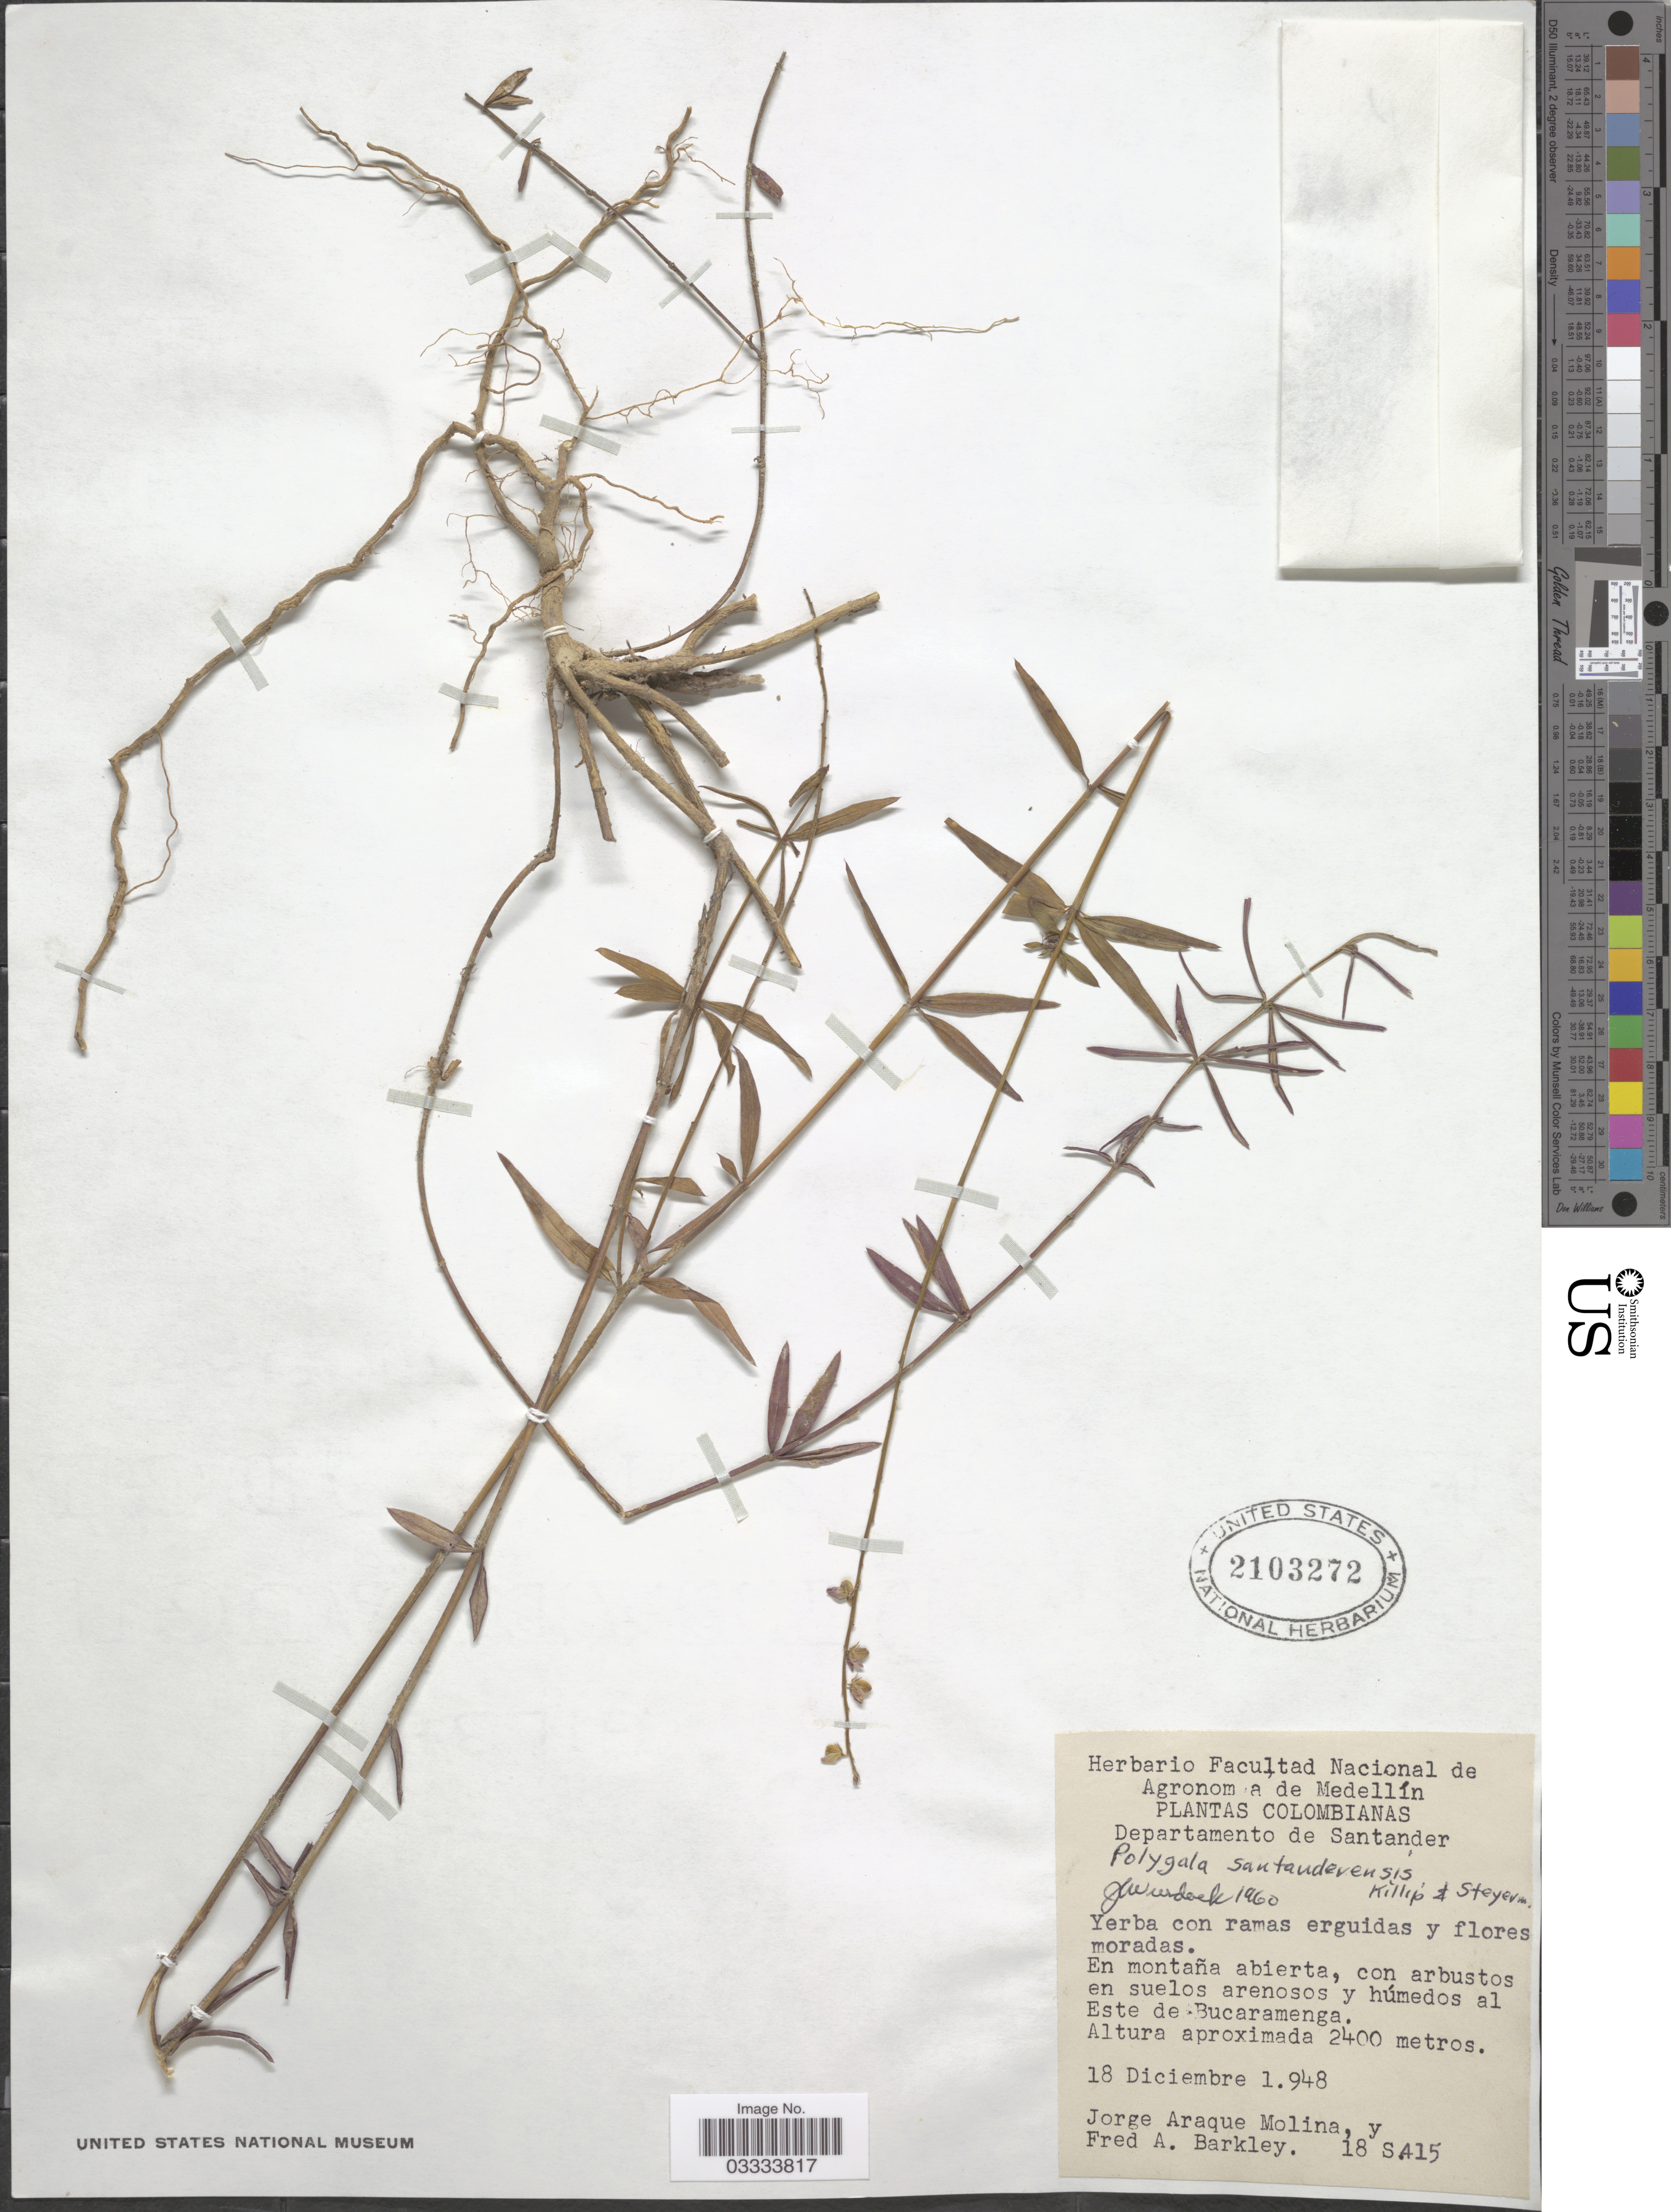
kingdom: Plantae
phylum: Tracheophyta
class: Magnoliopsida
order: Fabales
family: Polygalaceae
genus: Polygala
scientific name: Polygala nemoralis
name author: A.W. Benn.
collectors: J. Araque Molina & F. A. Barkley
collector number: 18S.415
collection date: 1948-12-18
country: Colombia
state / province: Santander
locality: Departamento de Santander. En montaña abierta, con arbustos en suelos arenosos y húmedos al Este de Bucaramenga.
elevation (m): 2400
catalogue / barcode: US 2103272